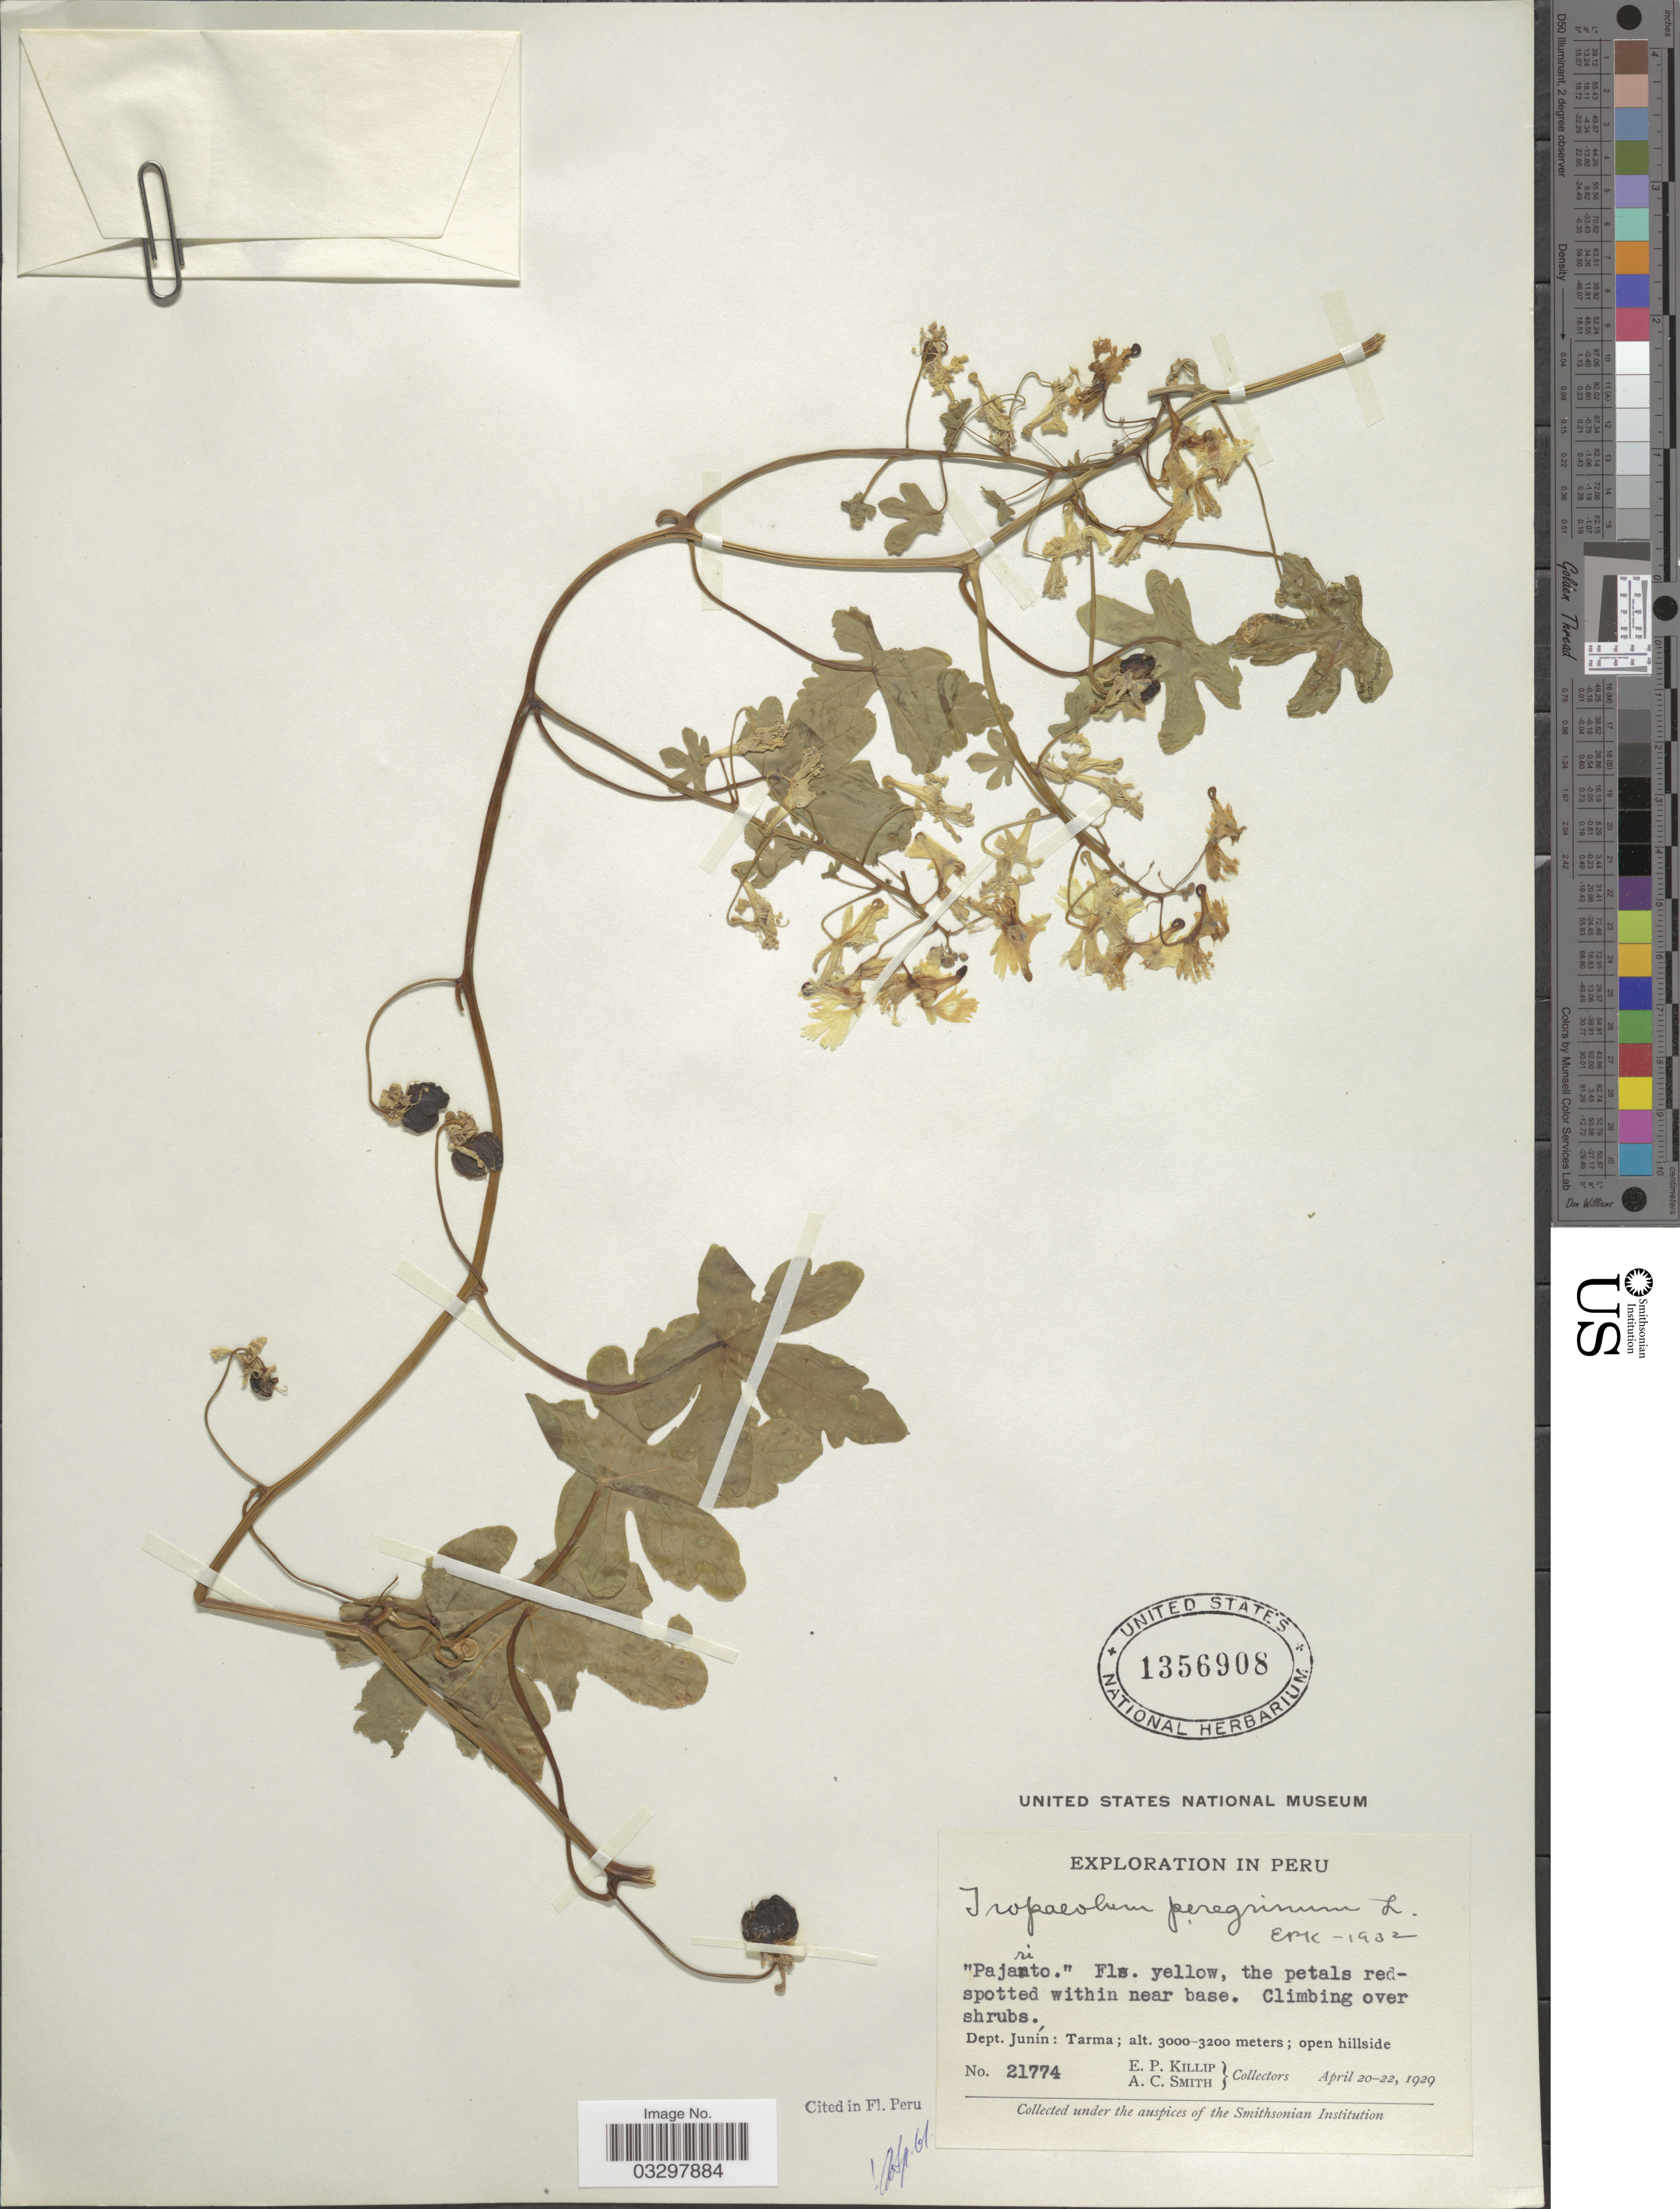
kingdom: Plantae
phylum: Tracheophyta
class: Magnoliopsida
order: Brassicales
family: Tropaeolaceae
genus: Tropaeolum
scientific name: Tropaeolum peregrinum var. peregrinum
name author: L.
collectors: E. P. Killip & A. C. Smith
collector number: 21774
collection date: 1929-04-20/1929-04-22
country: Peru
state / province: Junín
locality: Dept. Junín: Tarma.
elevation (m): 3000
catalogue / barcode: US 1356908